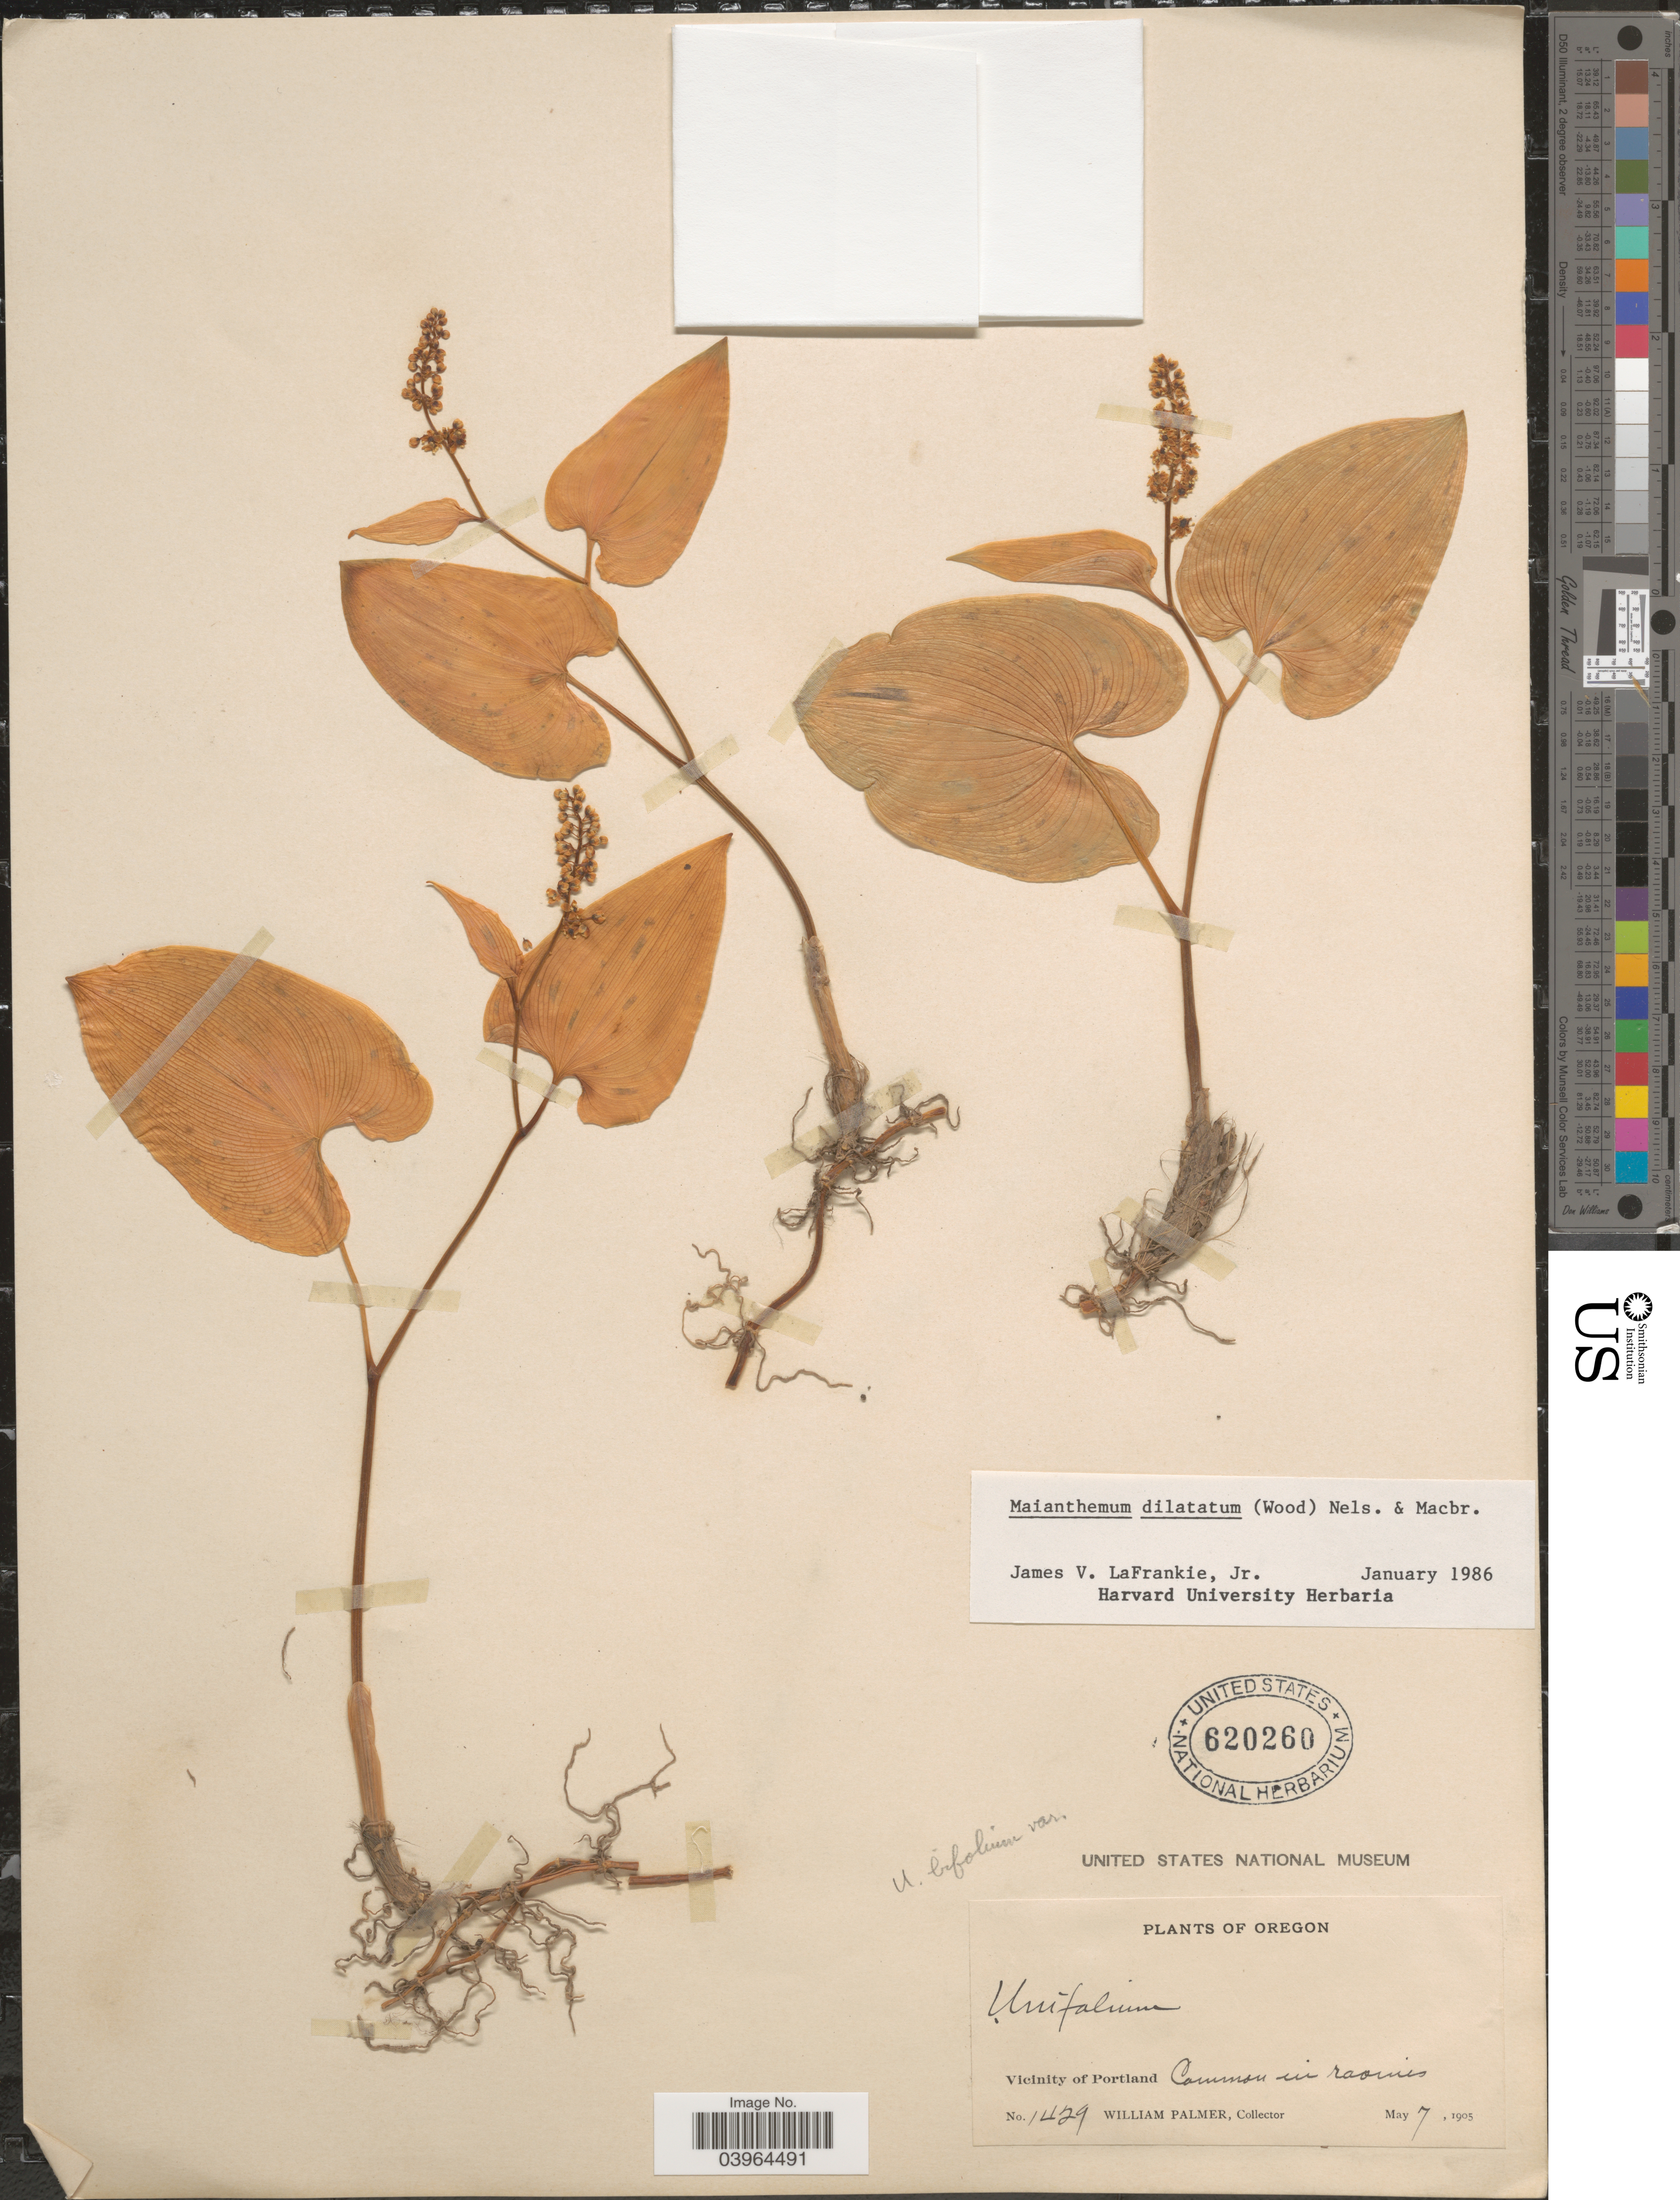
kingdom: Plantae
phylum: Tracheophyta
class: Liliopsida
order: Asparagales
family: Asparagaceae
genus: Maianthemum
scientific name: Maianthemum dilatatum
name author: (Alph. Wood) A. Nelson & J.F. Macbr.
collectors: W. Palmer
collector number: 1429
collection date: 1905-05-07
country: United States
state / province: Oregon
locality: Vicinity of Portland.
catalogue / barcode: US 620260